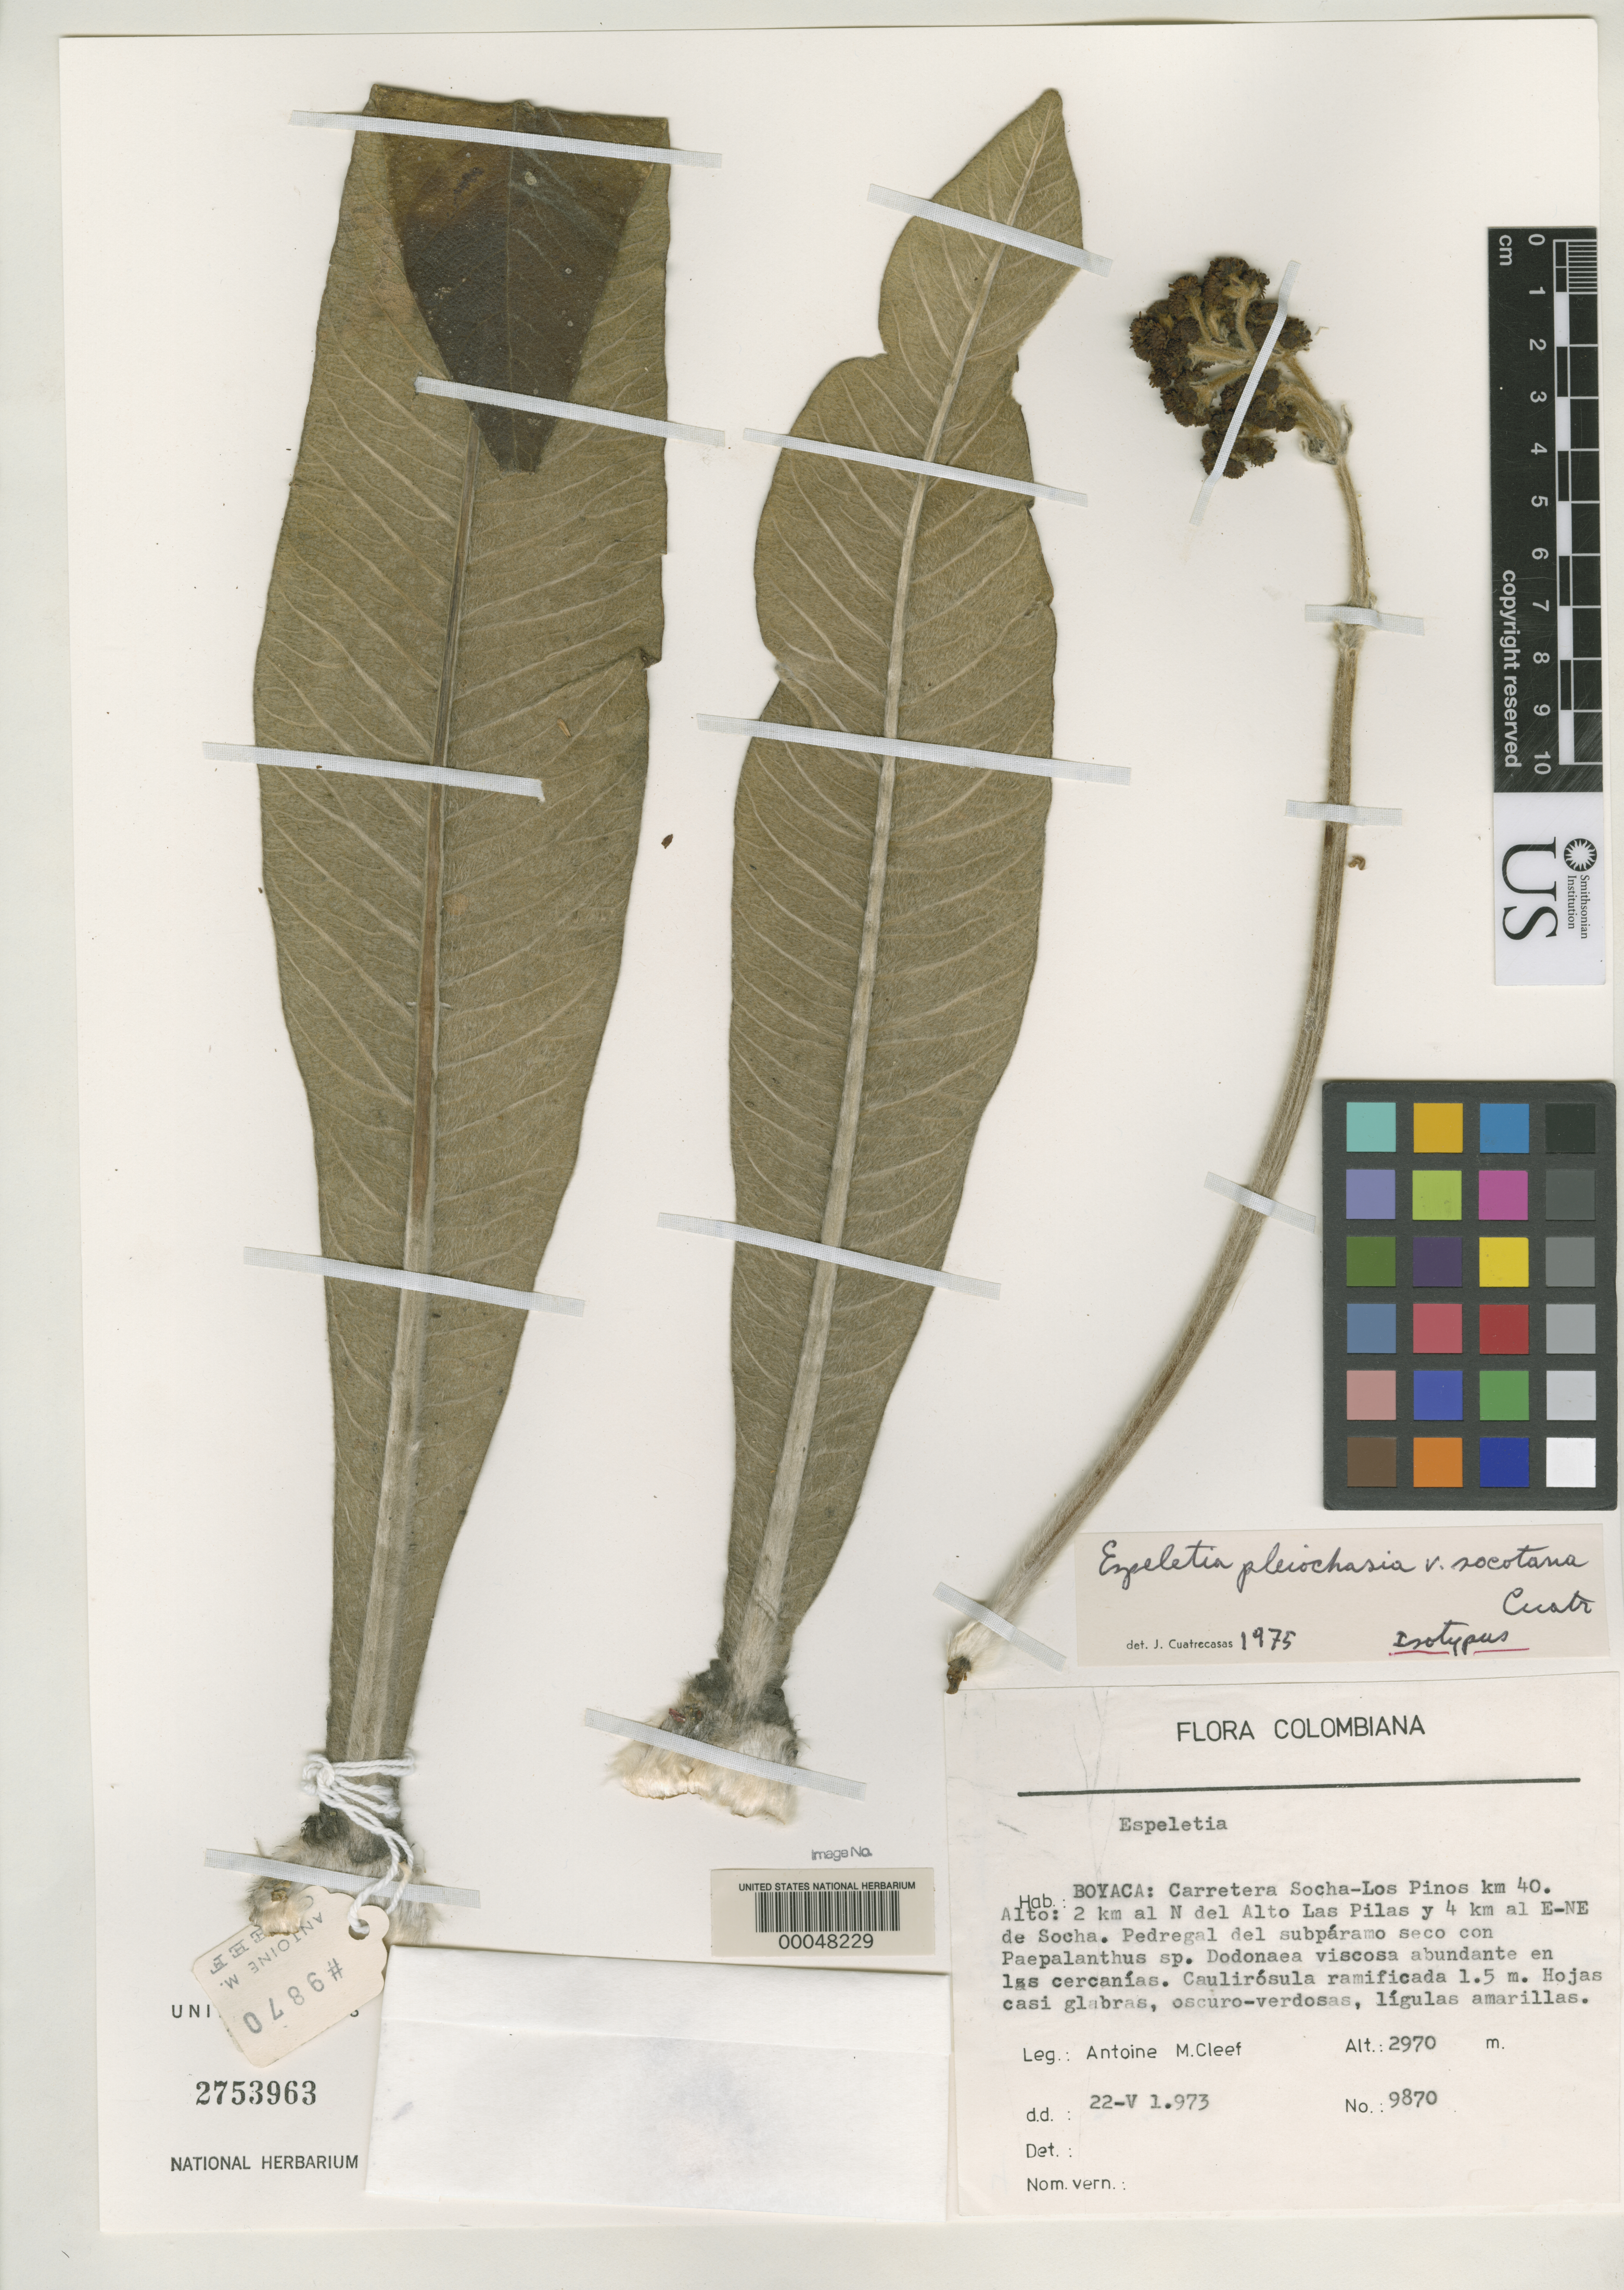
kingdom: Plantae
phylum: Tracheophyta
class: Magnoliopsida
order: Asterales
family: Asteraceae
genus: Espeletia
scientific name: Espeletia pleiochasia var. socotana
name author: Cuatrec.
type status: Isotype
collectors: A. M. Cleef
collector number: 9870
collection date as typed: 22 May 1973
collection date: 1973-05-22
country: Colombia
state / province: Boyacá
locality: Carretera Socha-los Pinos km 40, Alto 2 km N del Alto las Pilas & 4 km ENEde Socha.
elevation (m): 2970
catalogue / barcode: US 2753963